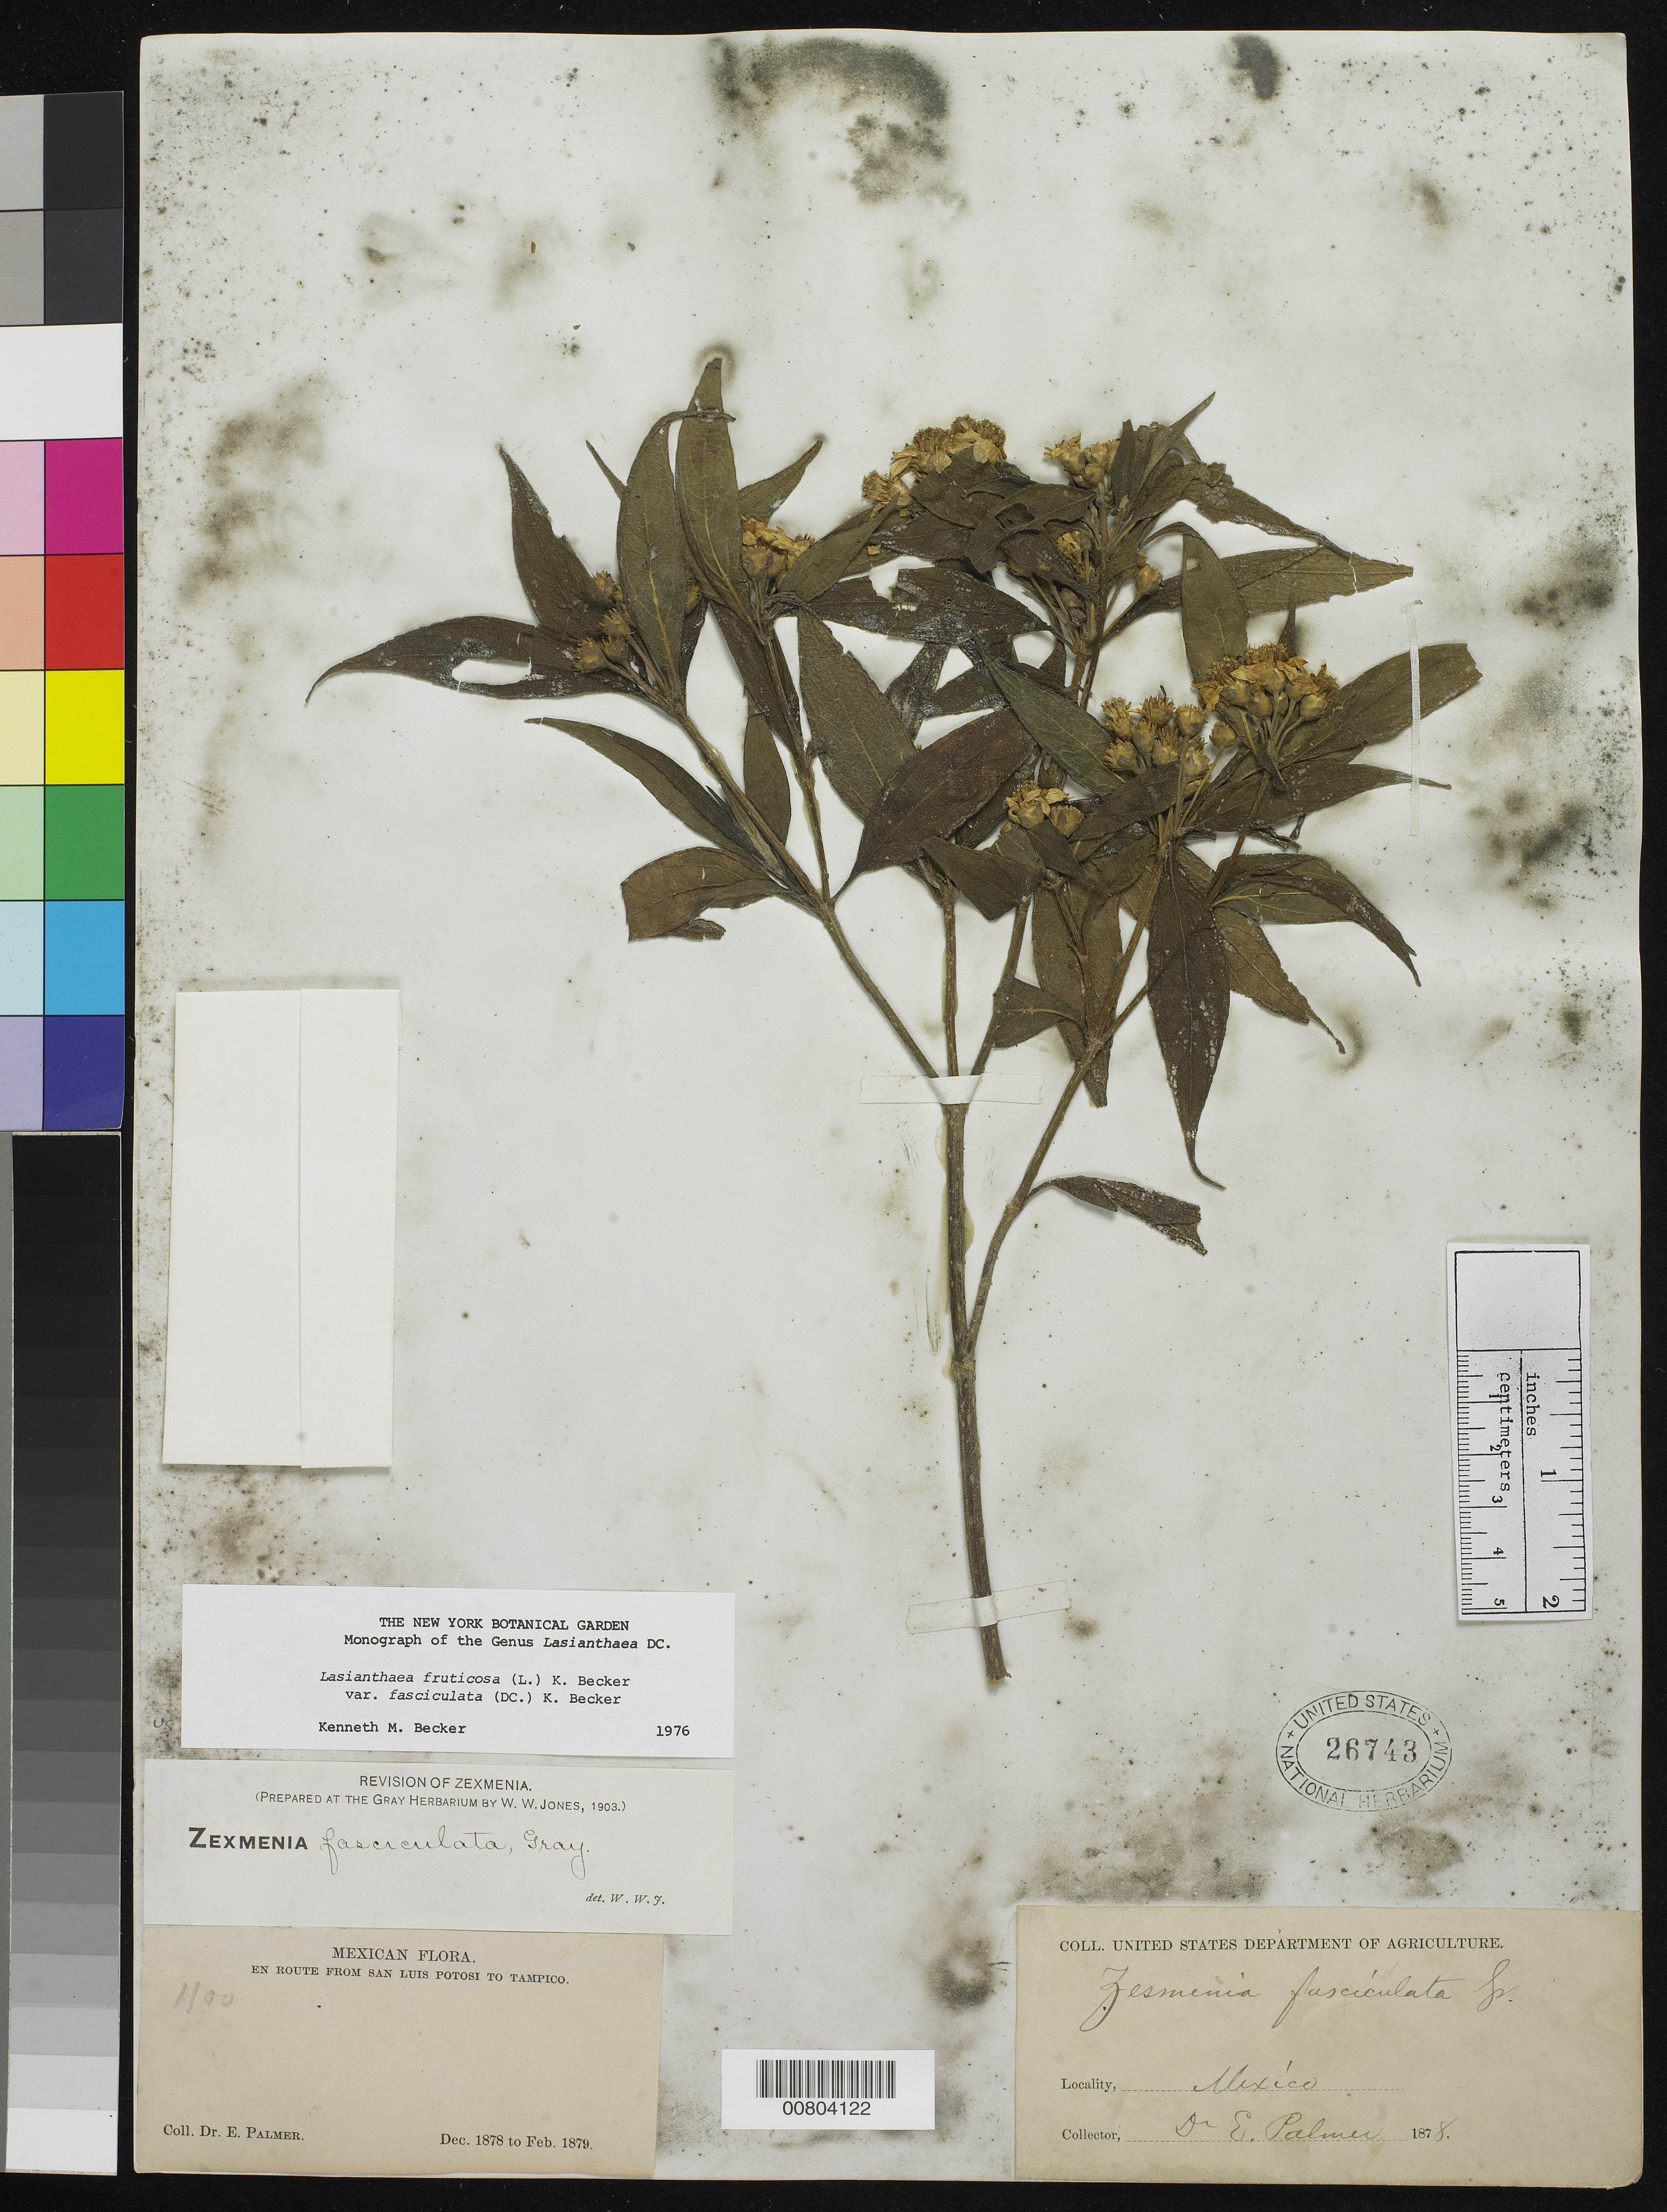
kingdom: Plantae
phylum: Tracheophyta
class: Magnoliopsida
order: Asterales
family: Asteraceae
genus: Lasianthaea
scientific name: Lasianthaea fruticosa var. fasciculata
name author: (DC.) K.M. Becker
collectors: E. Palmer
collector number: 1100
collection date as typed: Dec 1878 to -- Feb 1879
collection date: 1878-12/1879-02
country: Mexico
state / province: San Luis Potosí / Tamaulipas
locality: En route from San Luis Potosí to Tampico.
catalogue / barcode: US 26743